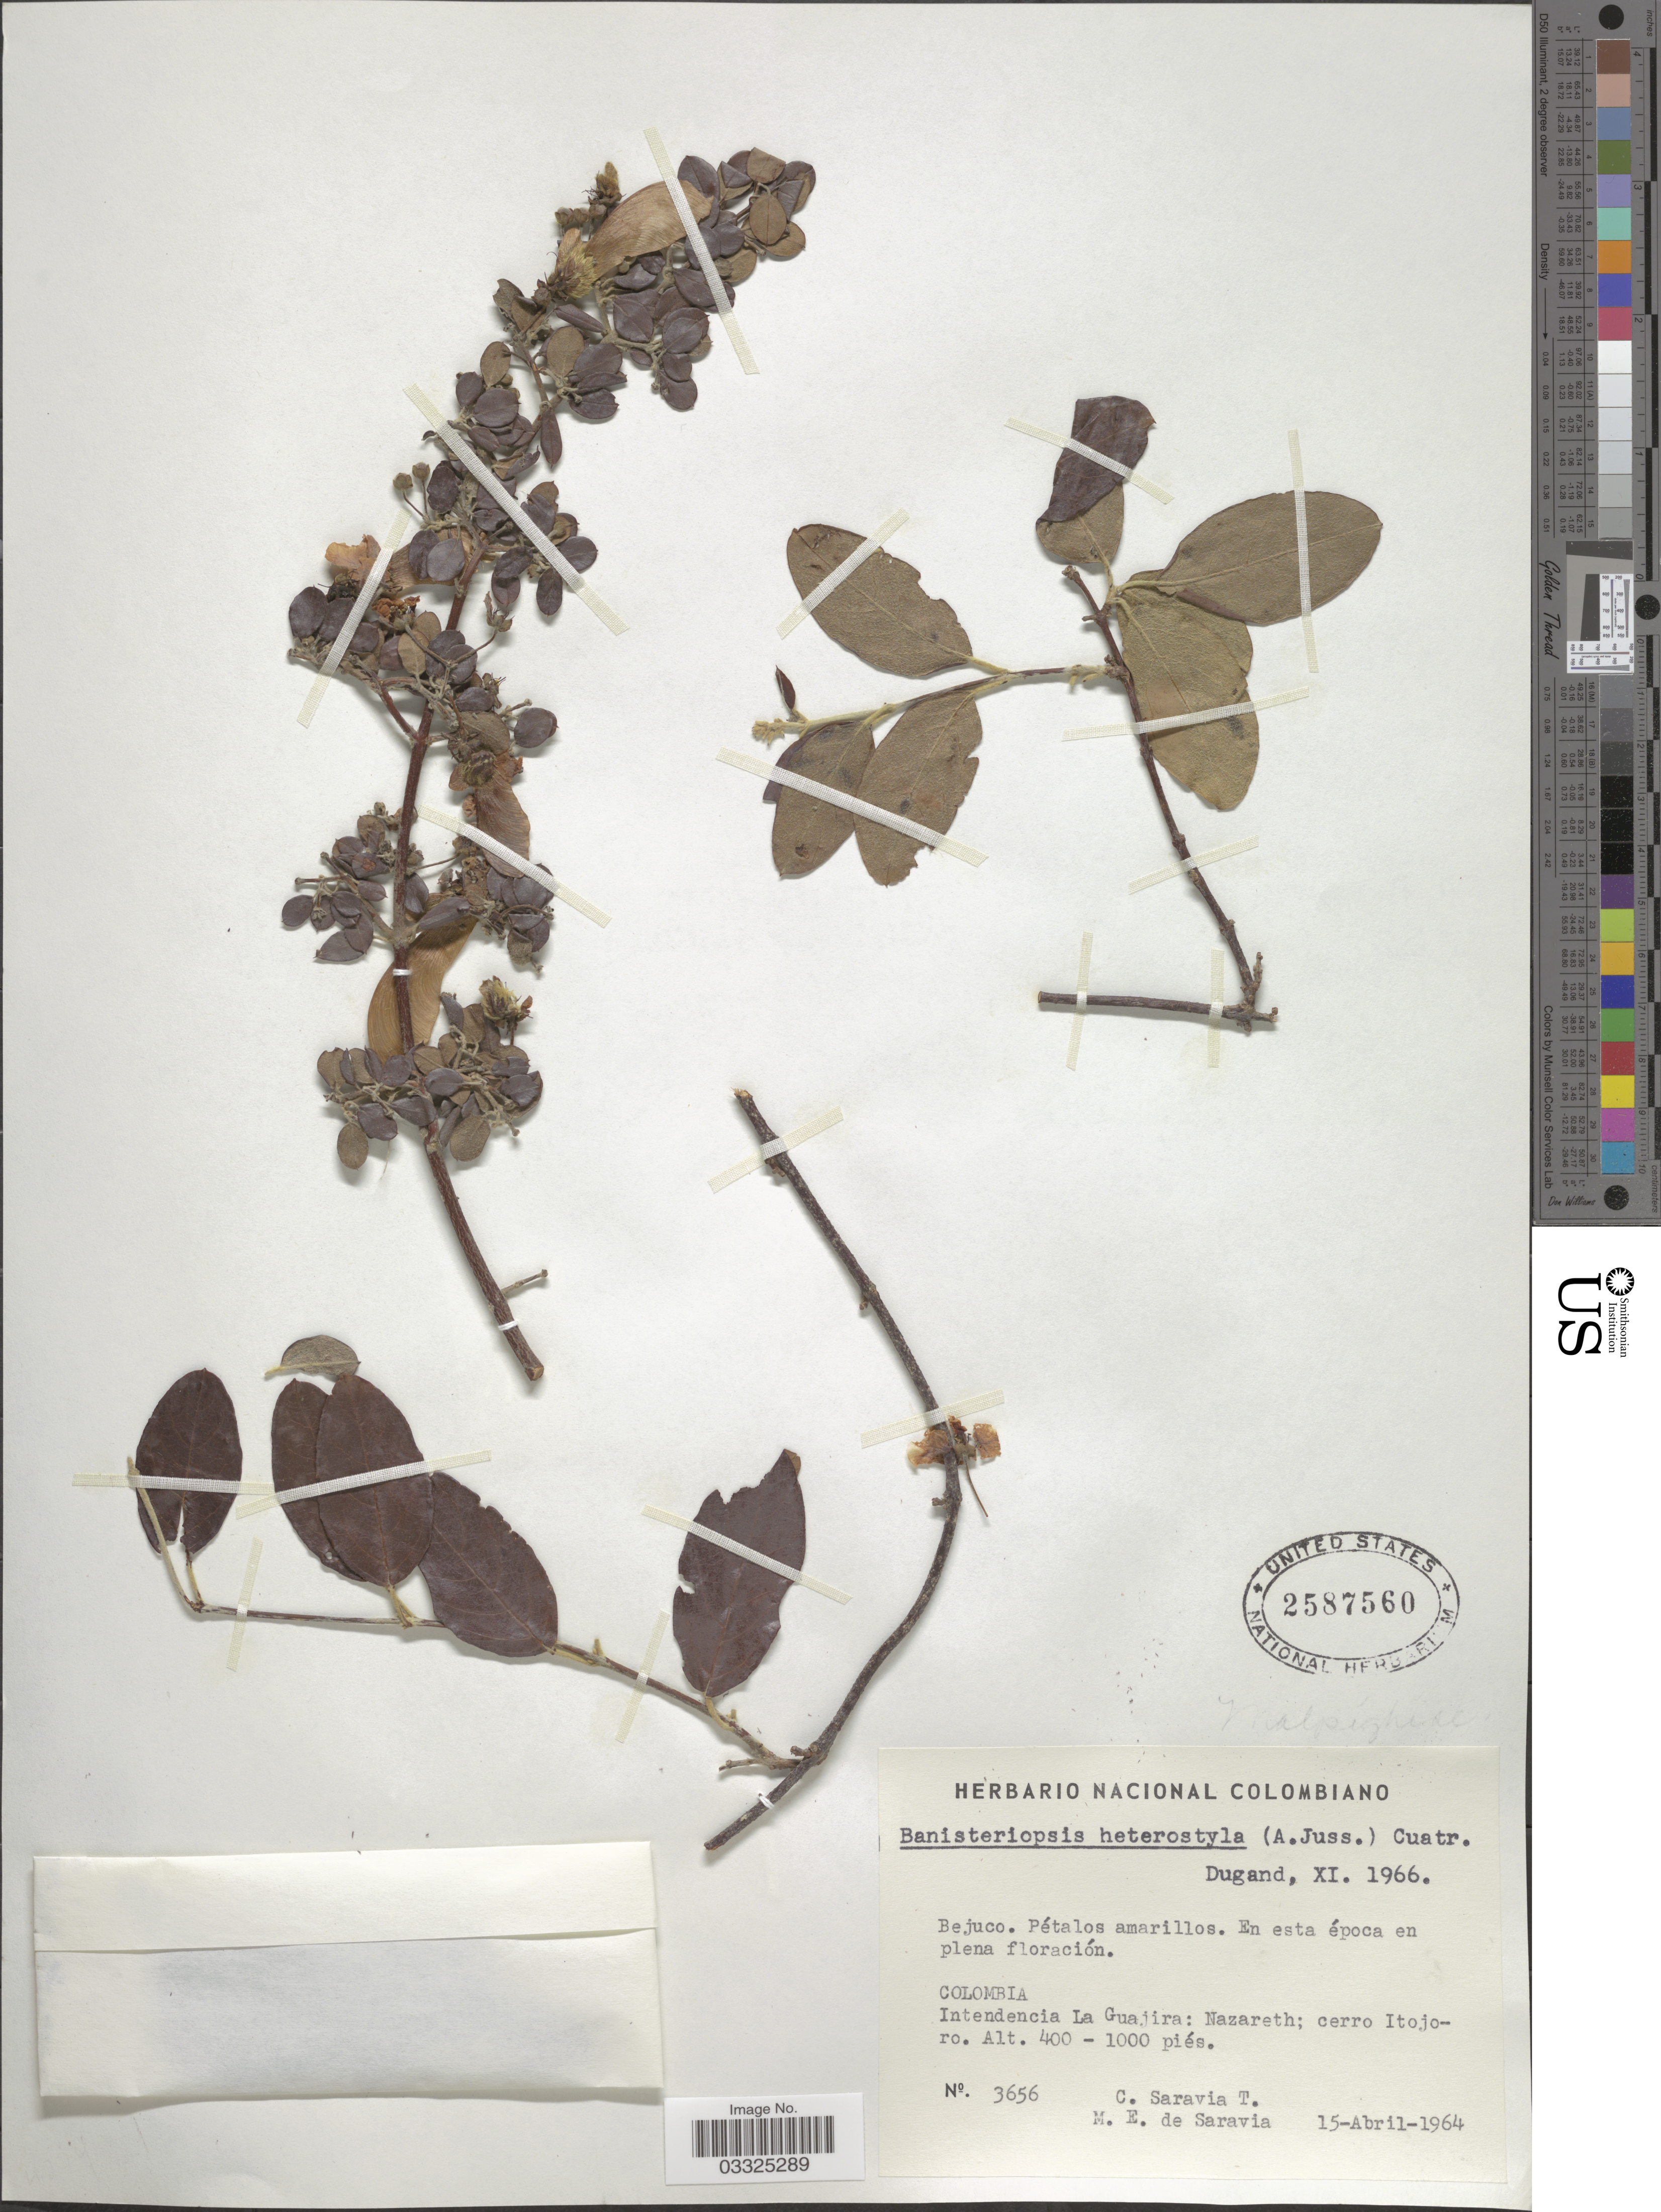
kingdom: Plantae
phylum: Tracheophyta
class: Magnoliopsida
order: Malpighiales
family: Malpighiaceae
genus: Banisteriopsis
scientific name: Banisteriopsis heterostyla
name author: (A. Juss.) Cuatrec.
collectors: C. Saravia T. & M. E. Saravia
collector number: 3656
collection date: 1964-04-15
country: Colombia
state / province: La Guajira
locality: Intendencia La Guajira: Nazareth: cerro Itojoro.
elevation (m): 122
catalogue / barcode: US 2587560